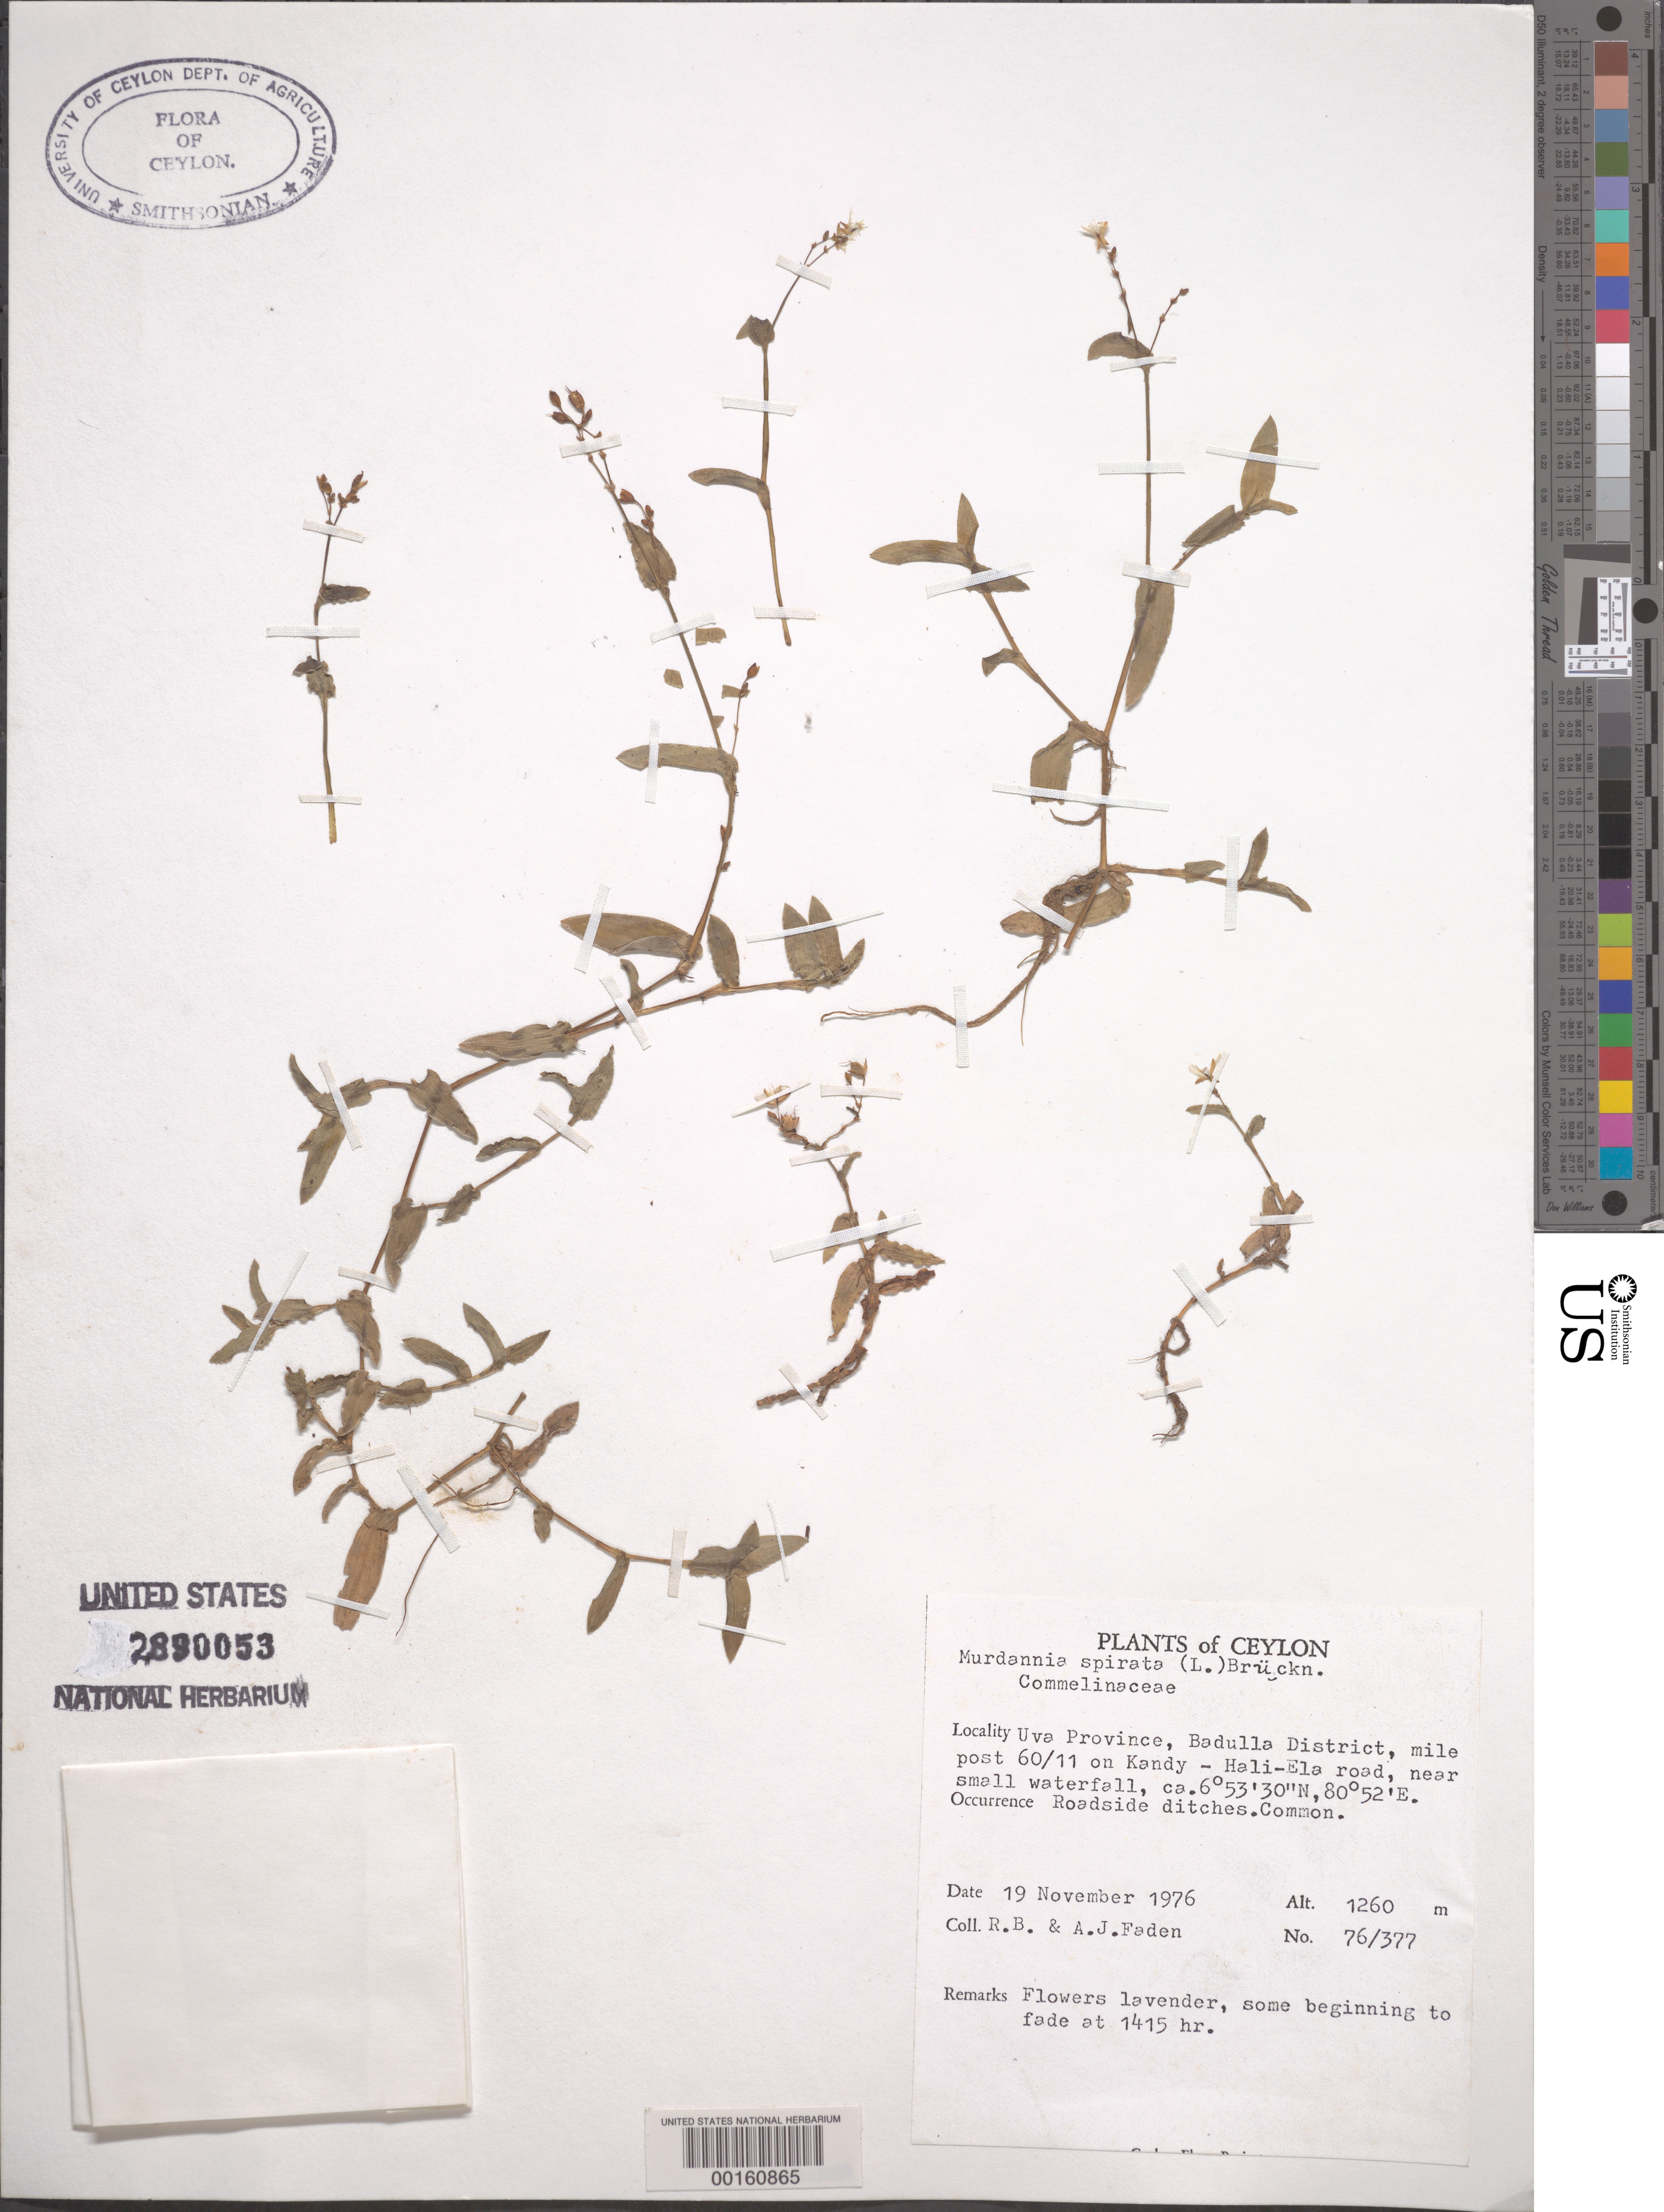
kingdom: Plantae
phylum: Tracheophyta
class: Liliopsida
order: Commelinales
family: Commelinaceae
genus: Murdannia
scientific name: Murdannia spirata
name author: (L.) G. Brückn.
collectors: R. B. Faden & A. J. Faden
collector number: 76/377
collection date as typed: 19 Nov 1976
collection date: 1976-11-19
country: Sri Lanka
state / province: Uva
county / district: Badulla Dist.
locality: Kandy-hali road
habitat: Roadside ditches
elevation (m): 1260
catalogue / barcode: US 2890053